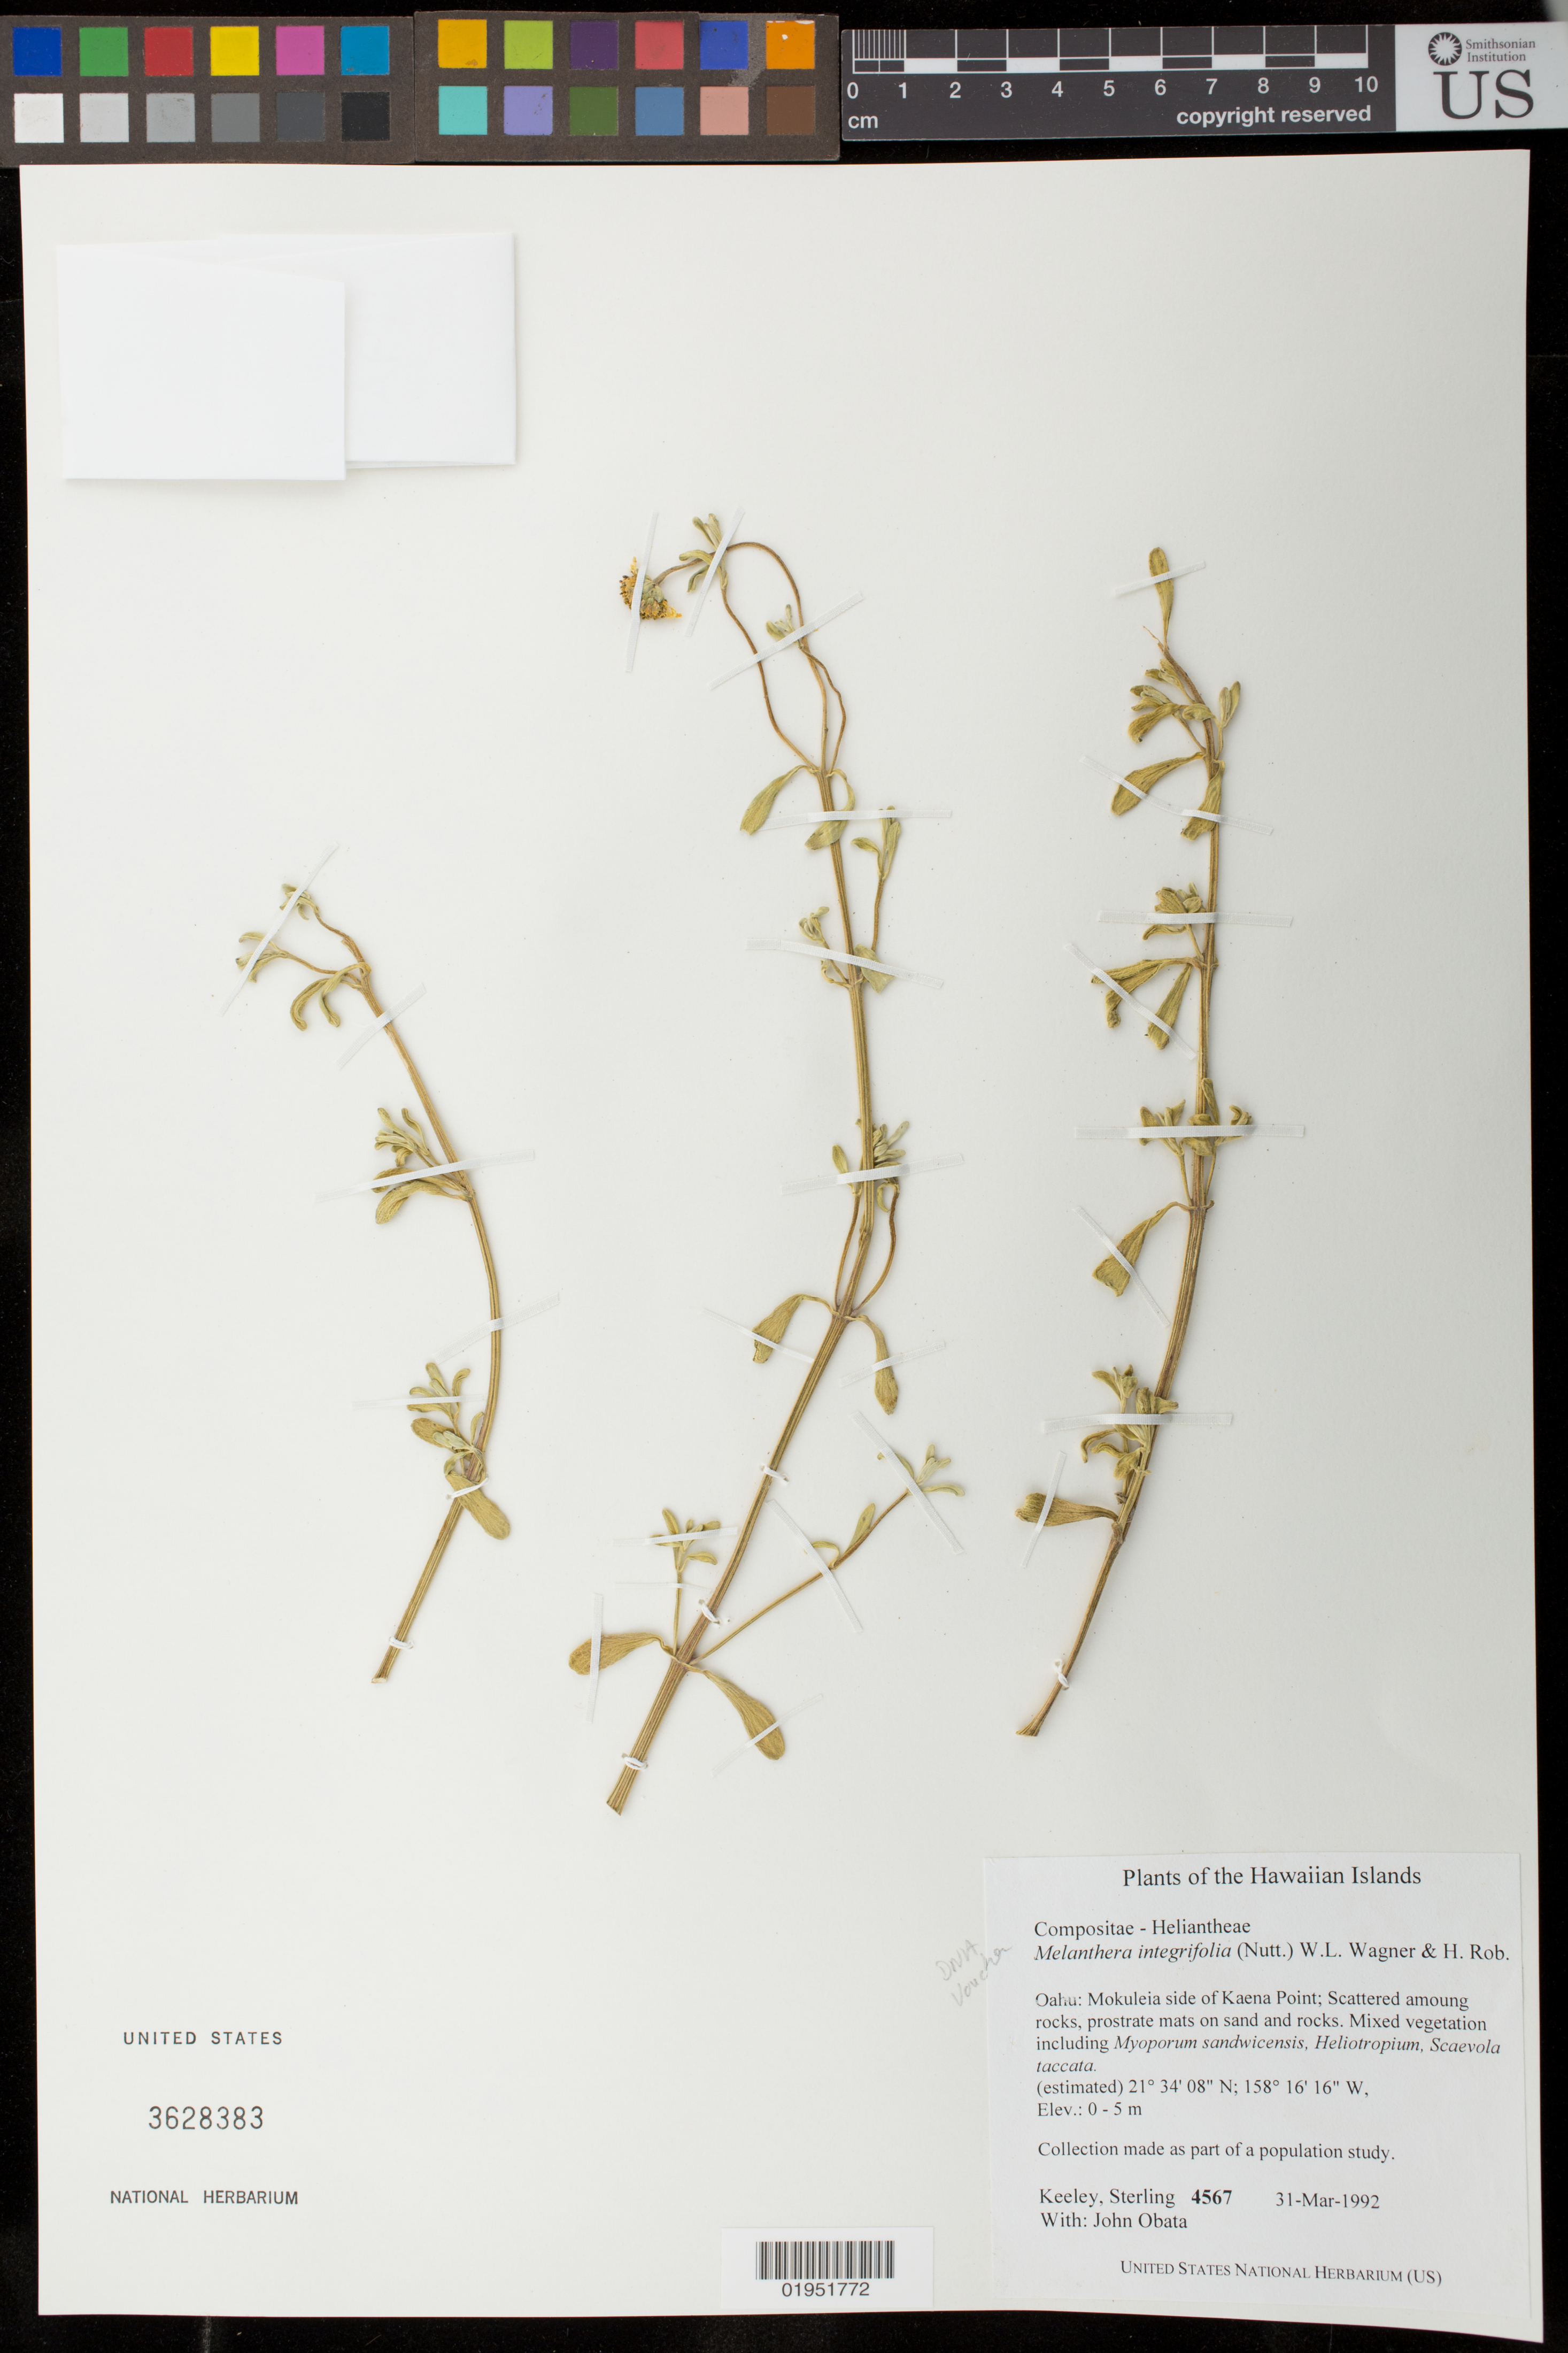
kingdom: Plantae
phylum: Tracheophyta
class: Magnoliopsida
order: Asterales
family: Asteraceae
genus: Wollastonia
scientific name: Wollastonia integrifolia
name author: (Nutt.) Orchard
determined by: Wagner, W. L., (BOT), Smithsonian Institution - National Museum of Natural History (UNITED STATES)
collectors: S. Keeley & J. Obata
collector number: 4567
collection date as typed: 31 Mar 1992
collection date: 1992-03-31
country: United States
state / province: Hawaii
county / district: Honolulu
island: Oahu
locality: Mokuleia side of Kaena Point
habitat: Scattered amoung rocks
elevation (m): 0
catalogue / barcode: US 3628383